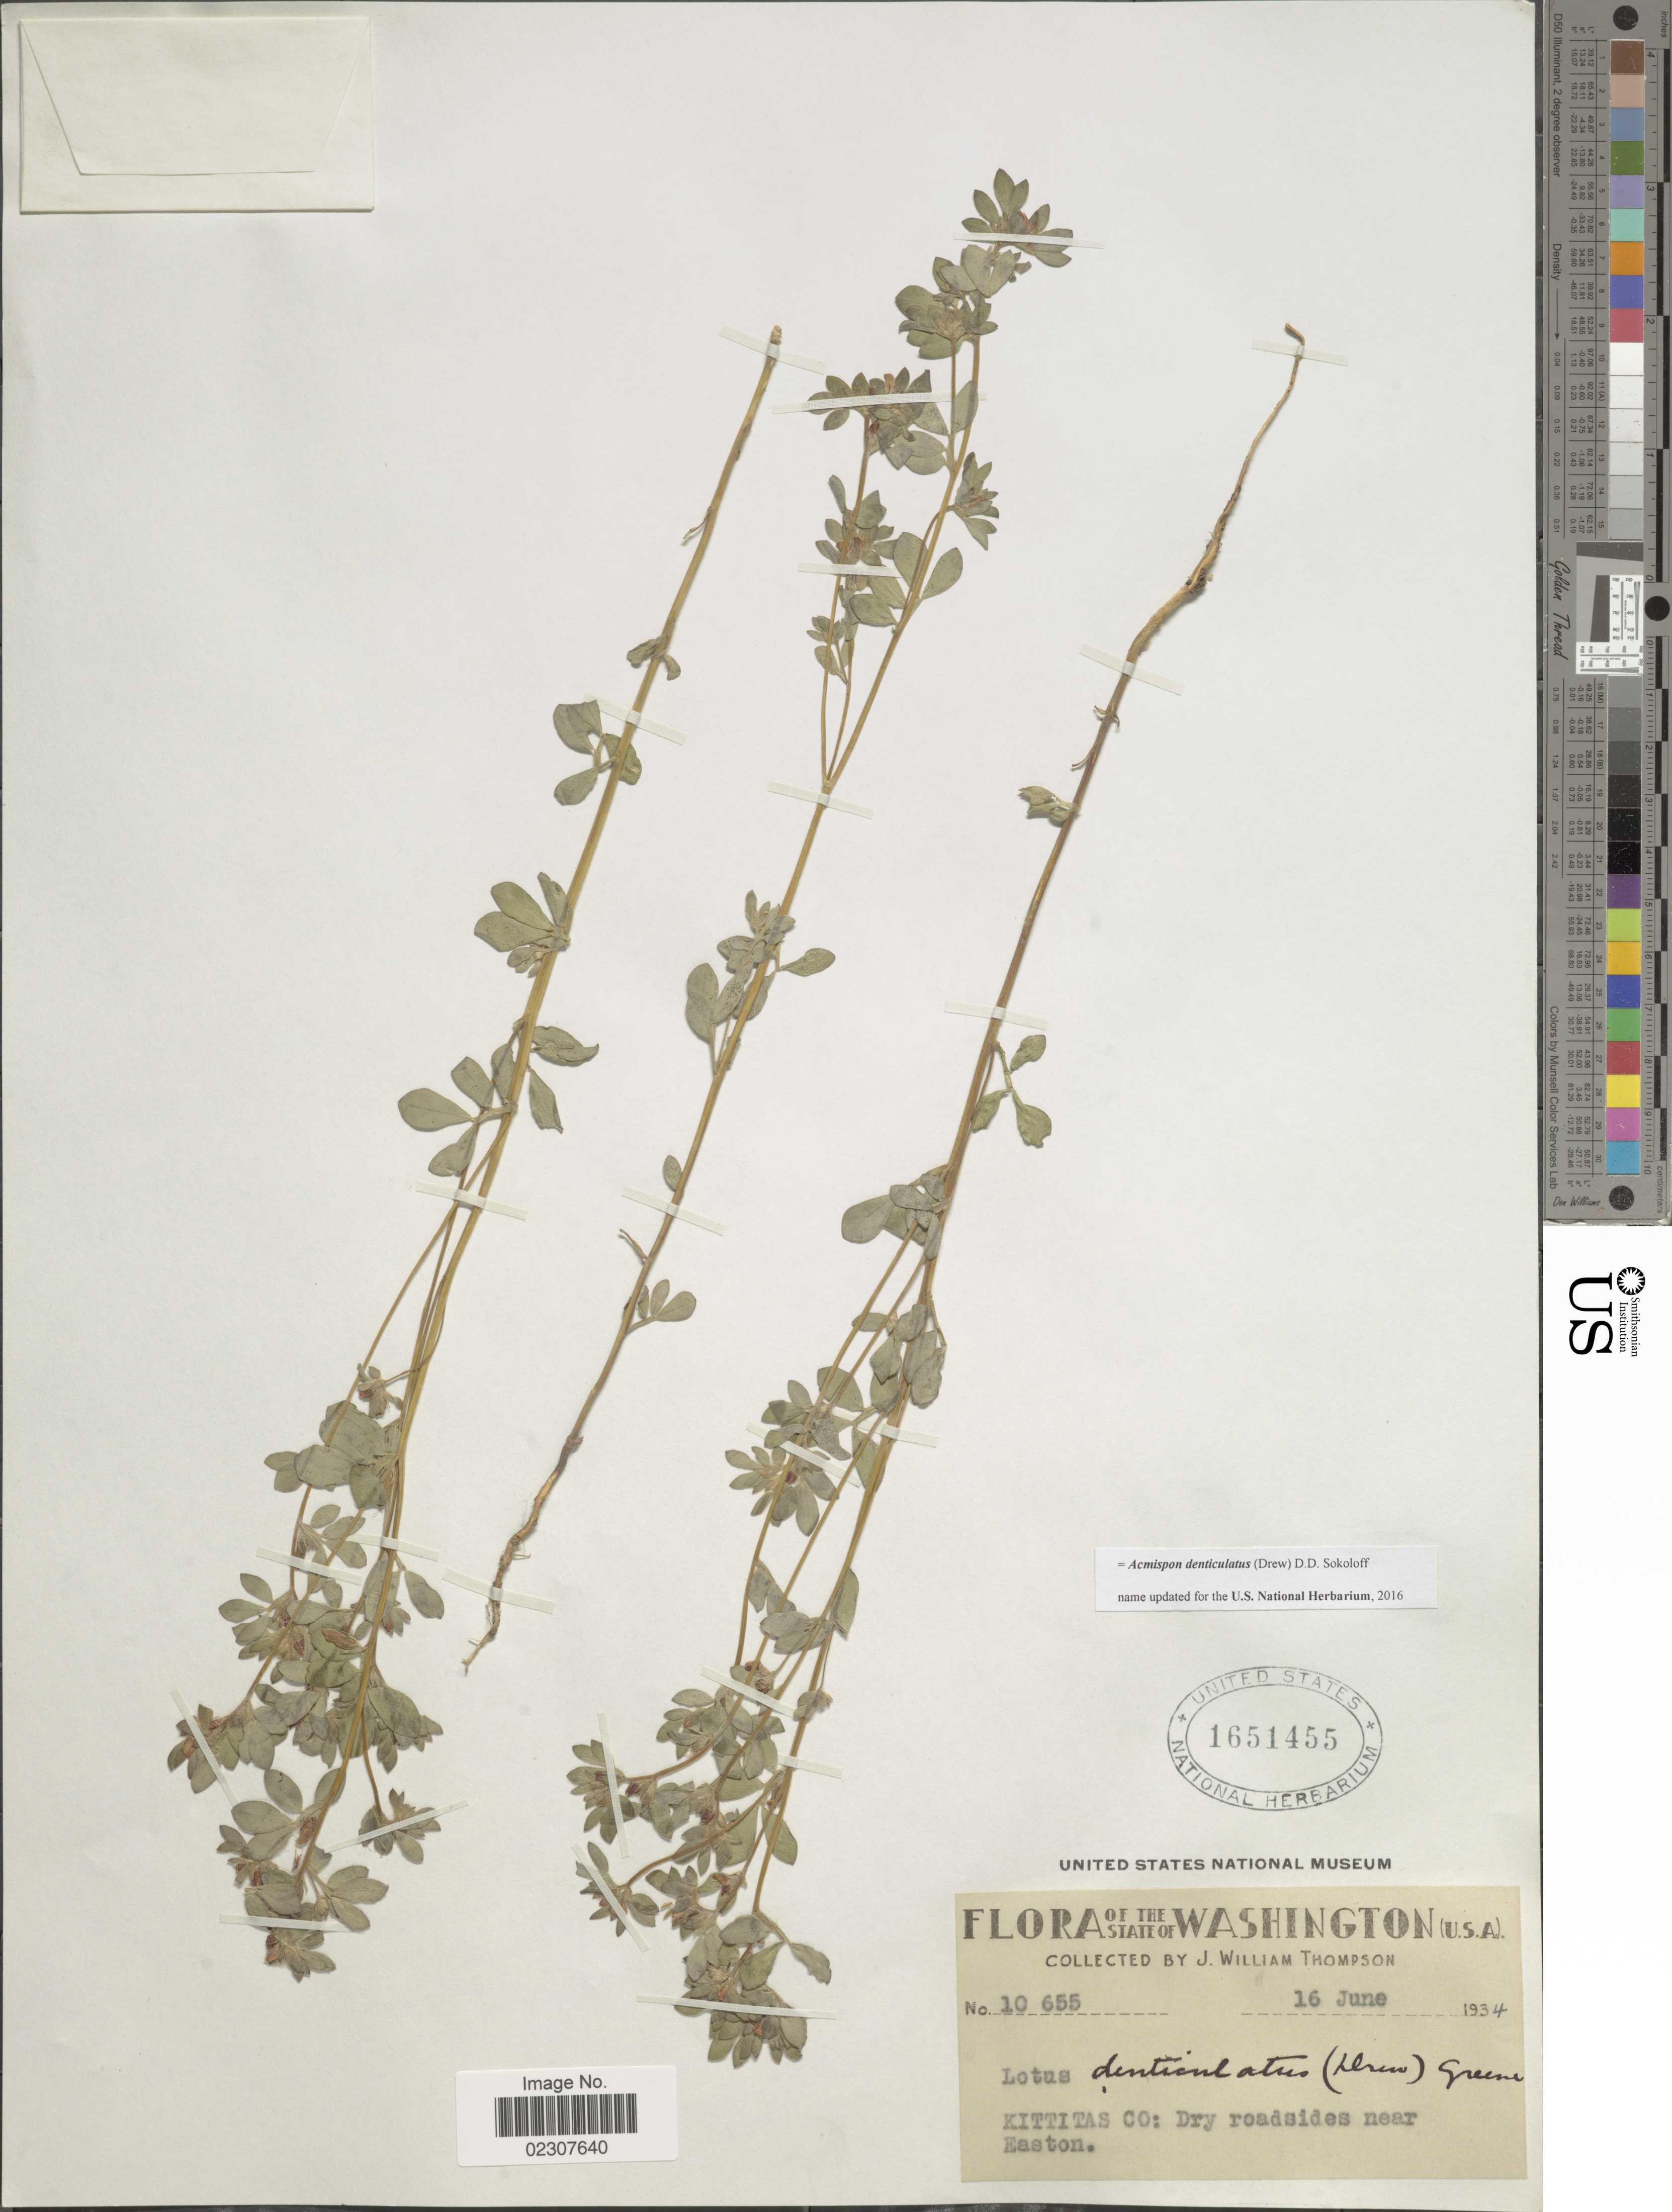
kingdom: Plantae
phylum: Tracheophyta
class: Magnoliopsida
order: Fabales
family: Fabaceae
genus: Acmispon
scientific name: Acmispon denticulatus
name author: (Drew) D.D. Sokoloff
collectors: J. W. Thompson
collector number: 10655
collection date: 1934-06-16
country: United States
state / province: Washington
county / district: Kittitas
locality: Kittitas Co: Dry roadside near Easton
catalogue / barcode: US 1651455